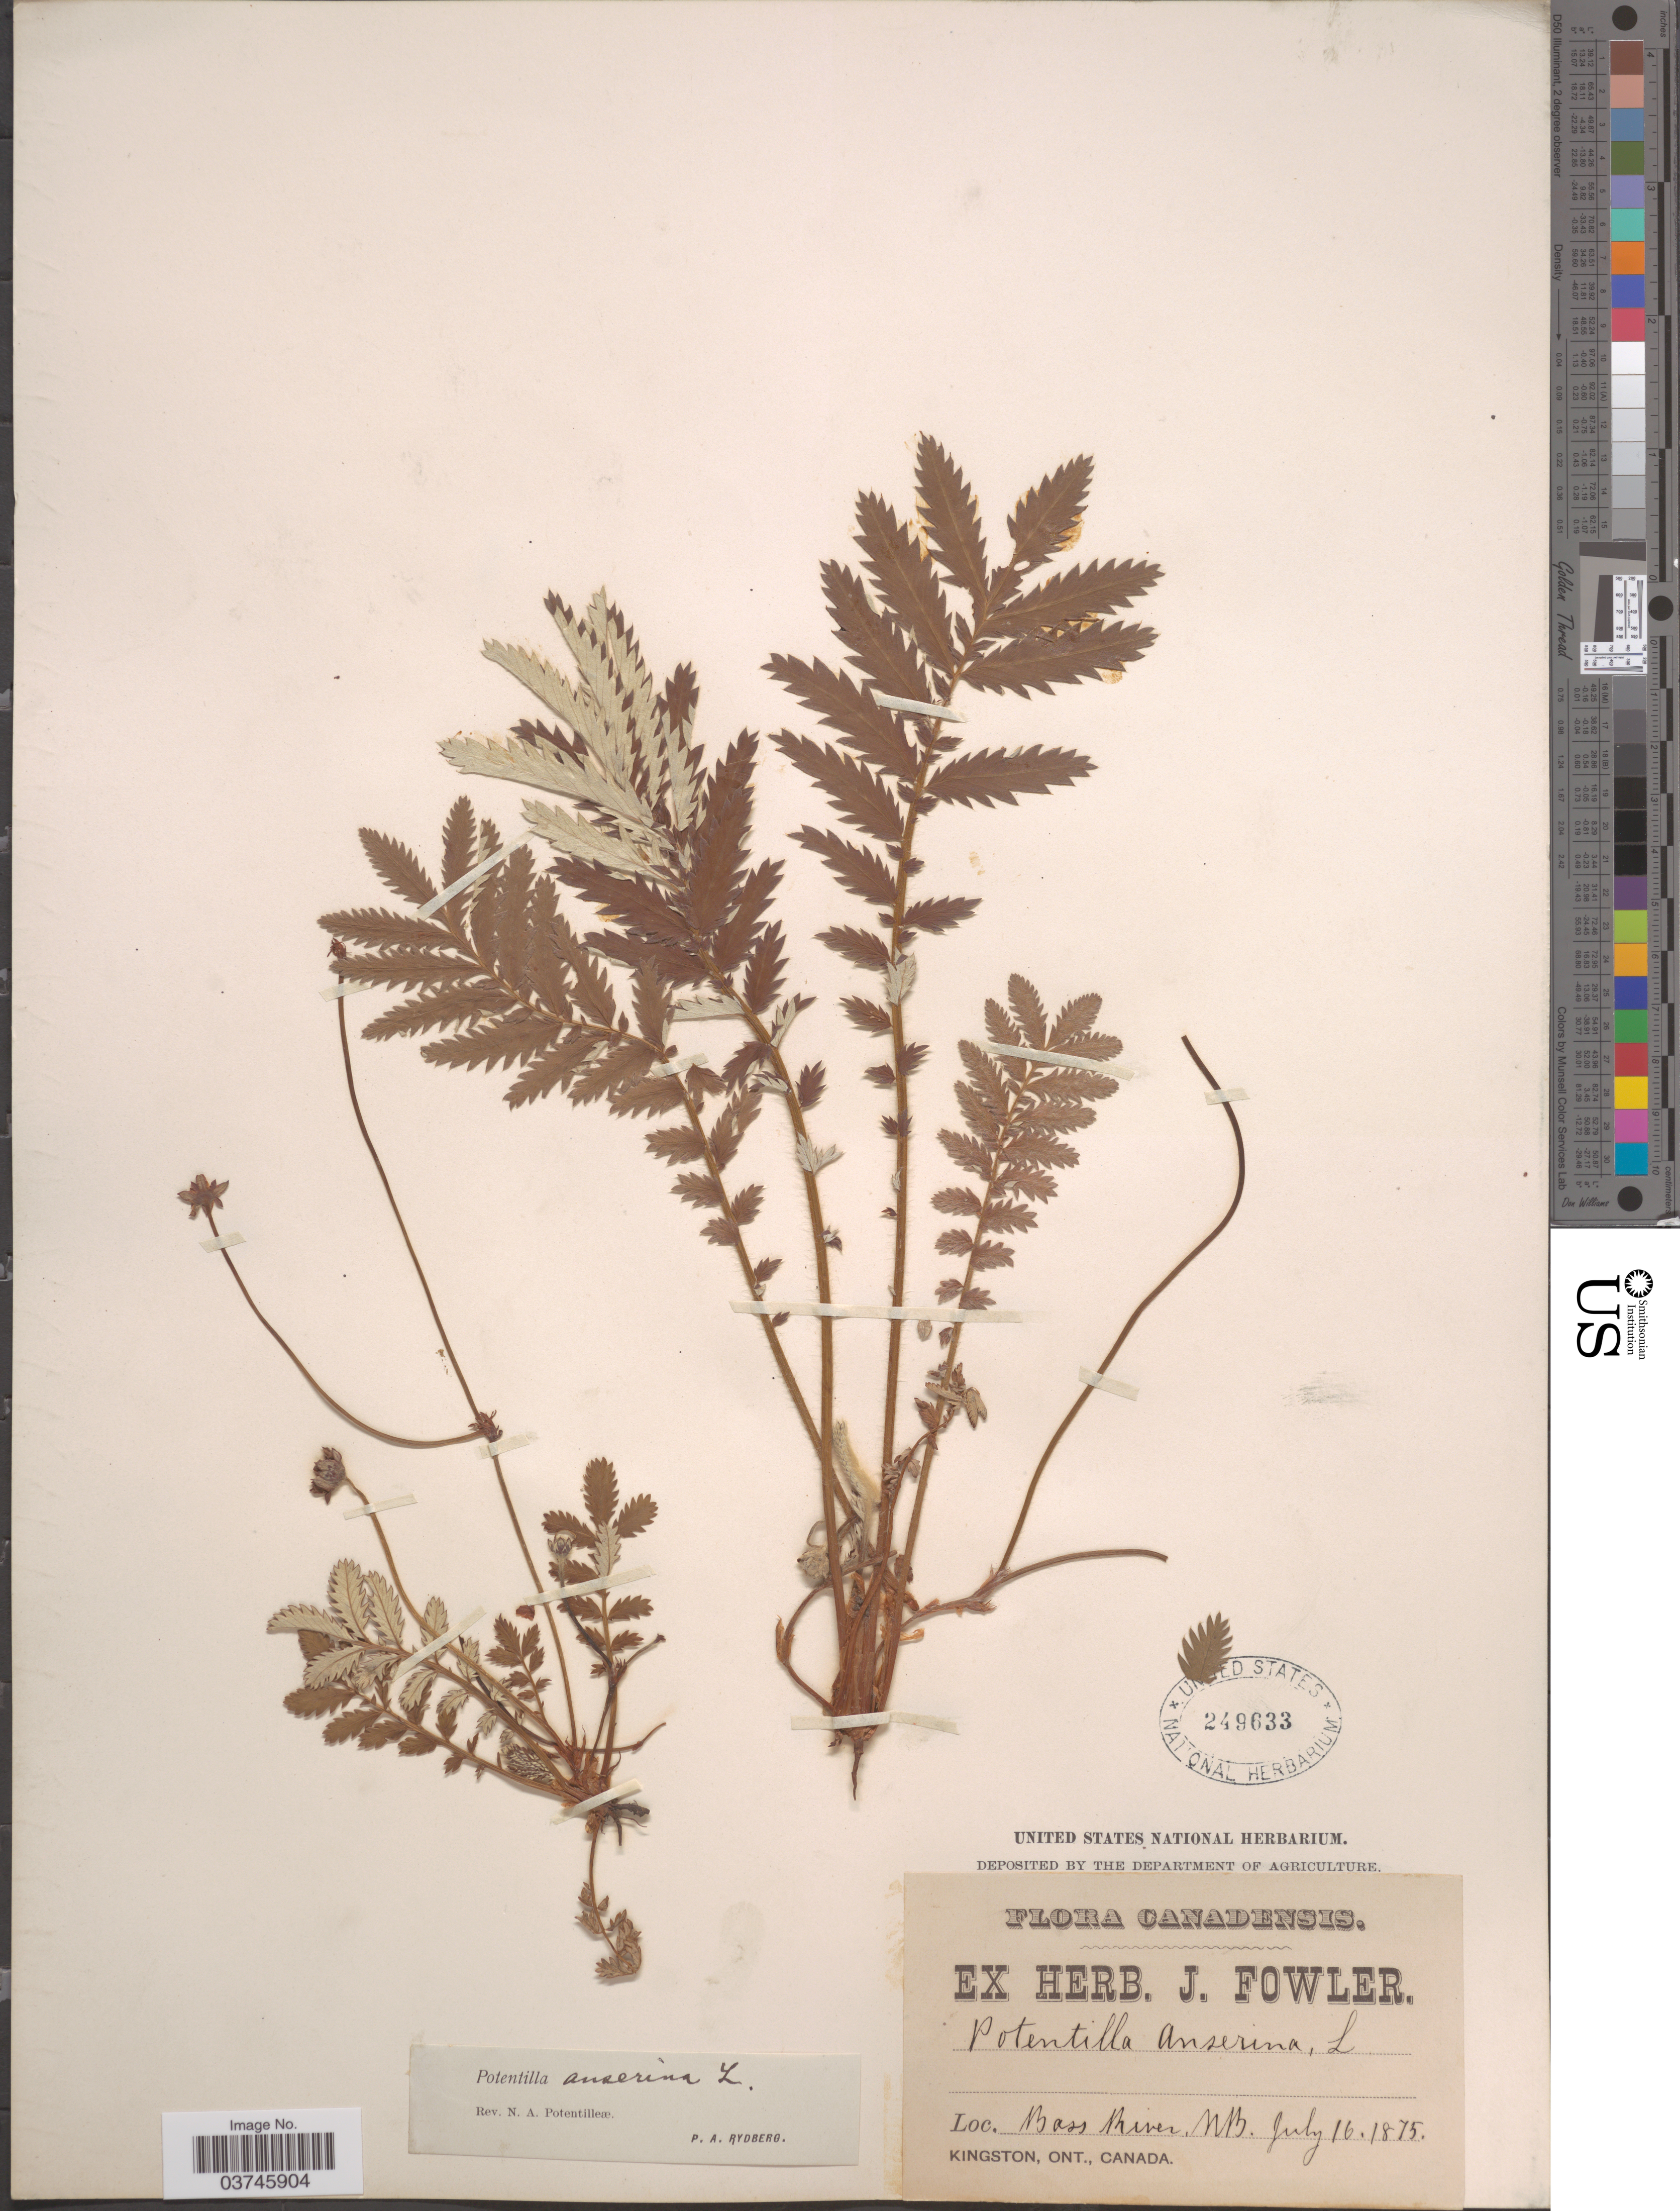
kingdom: Plantae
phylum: Tracheophyta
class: Magnoliopsida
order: Rosales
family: Rosaceae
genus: Argentina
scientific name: Argentina anserina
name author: (L.) Rydb.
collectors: ex herb. J. Fowler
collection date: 1875-07-16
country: Canada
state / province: New Brunswick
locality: Bass River.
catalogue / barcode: US 249633